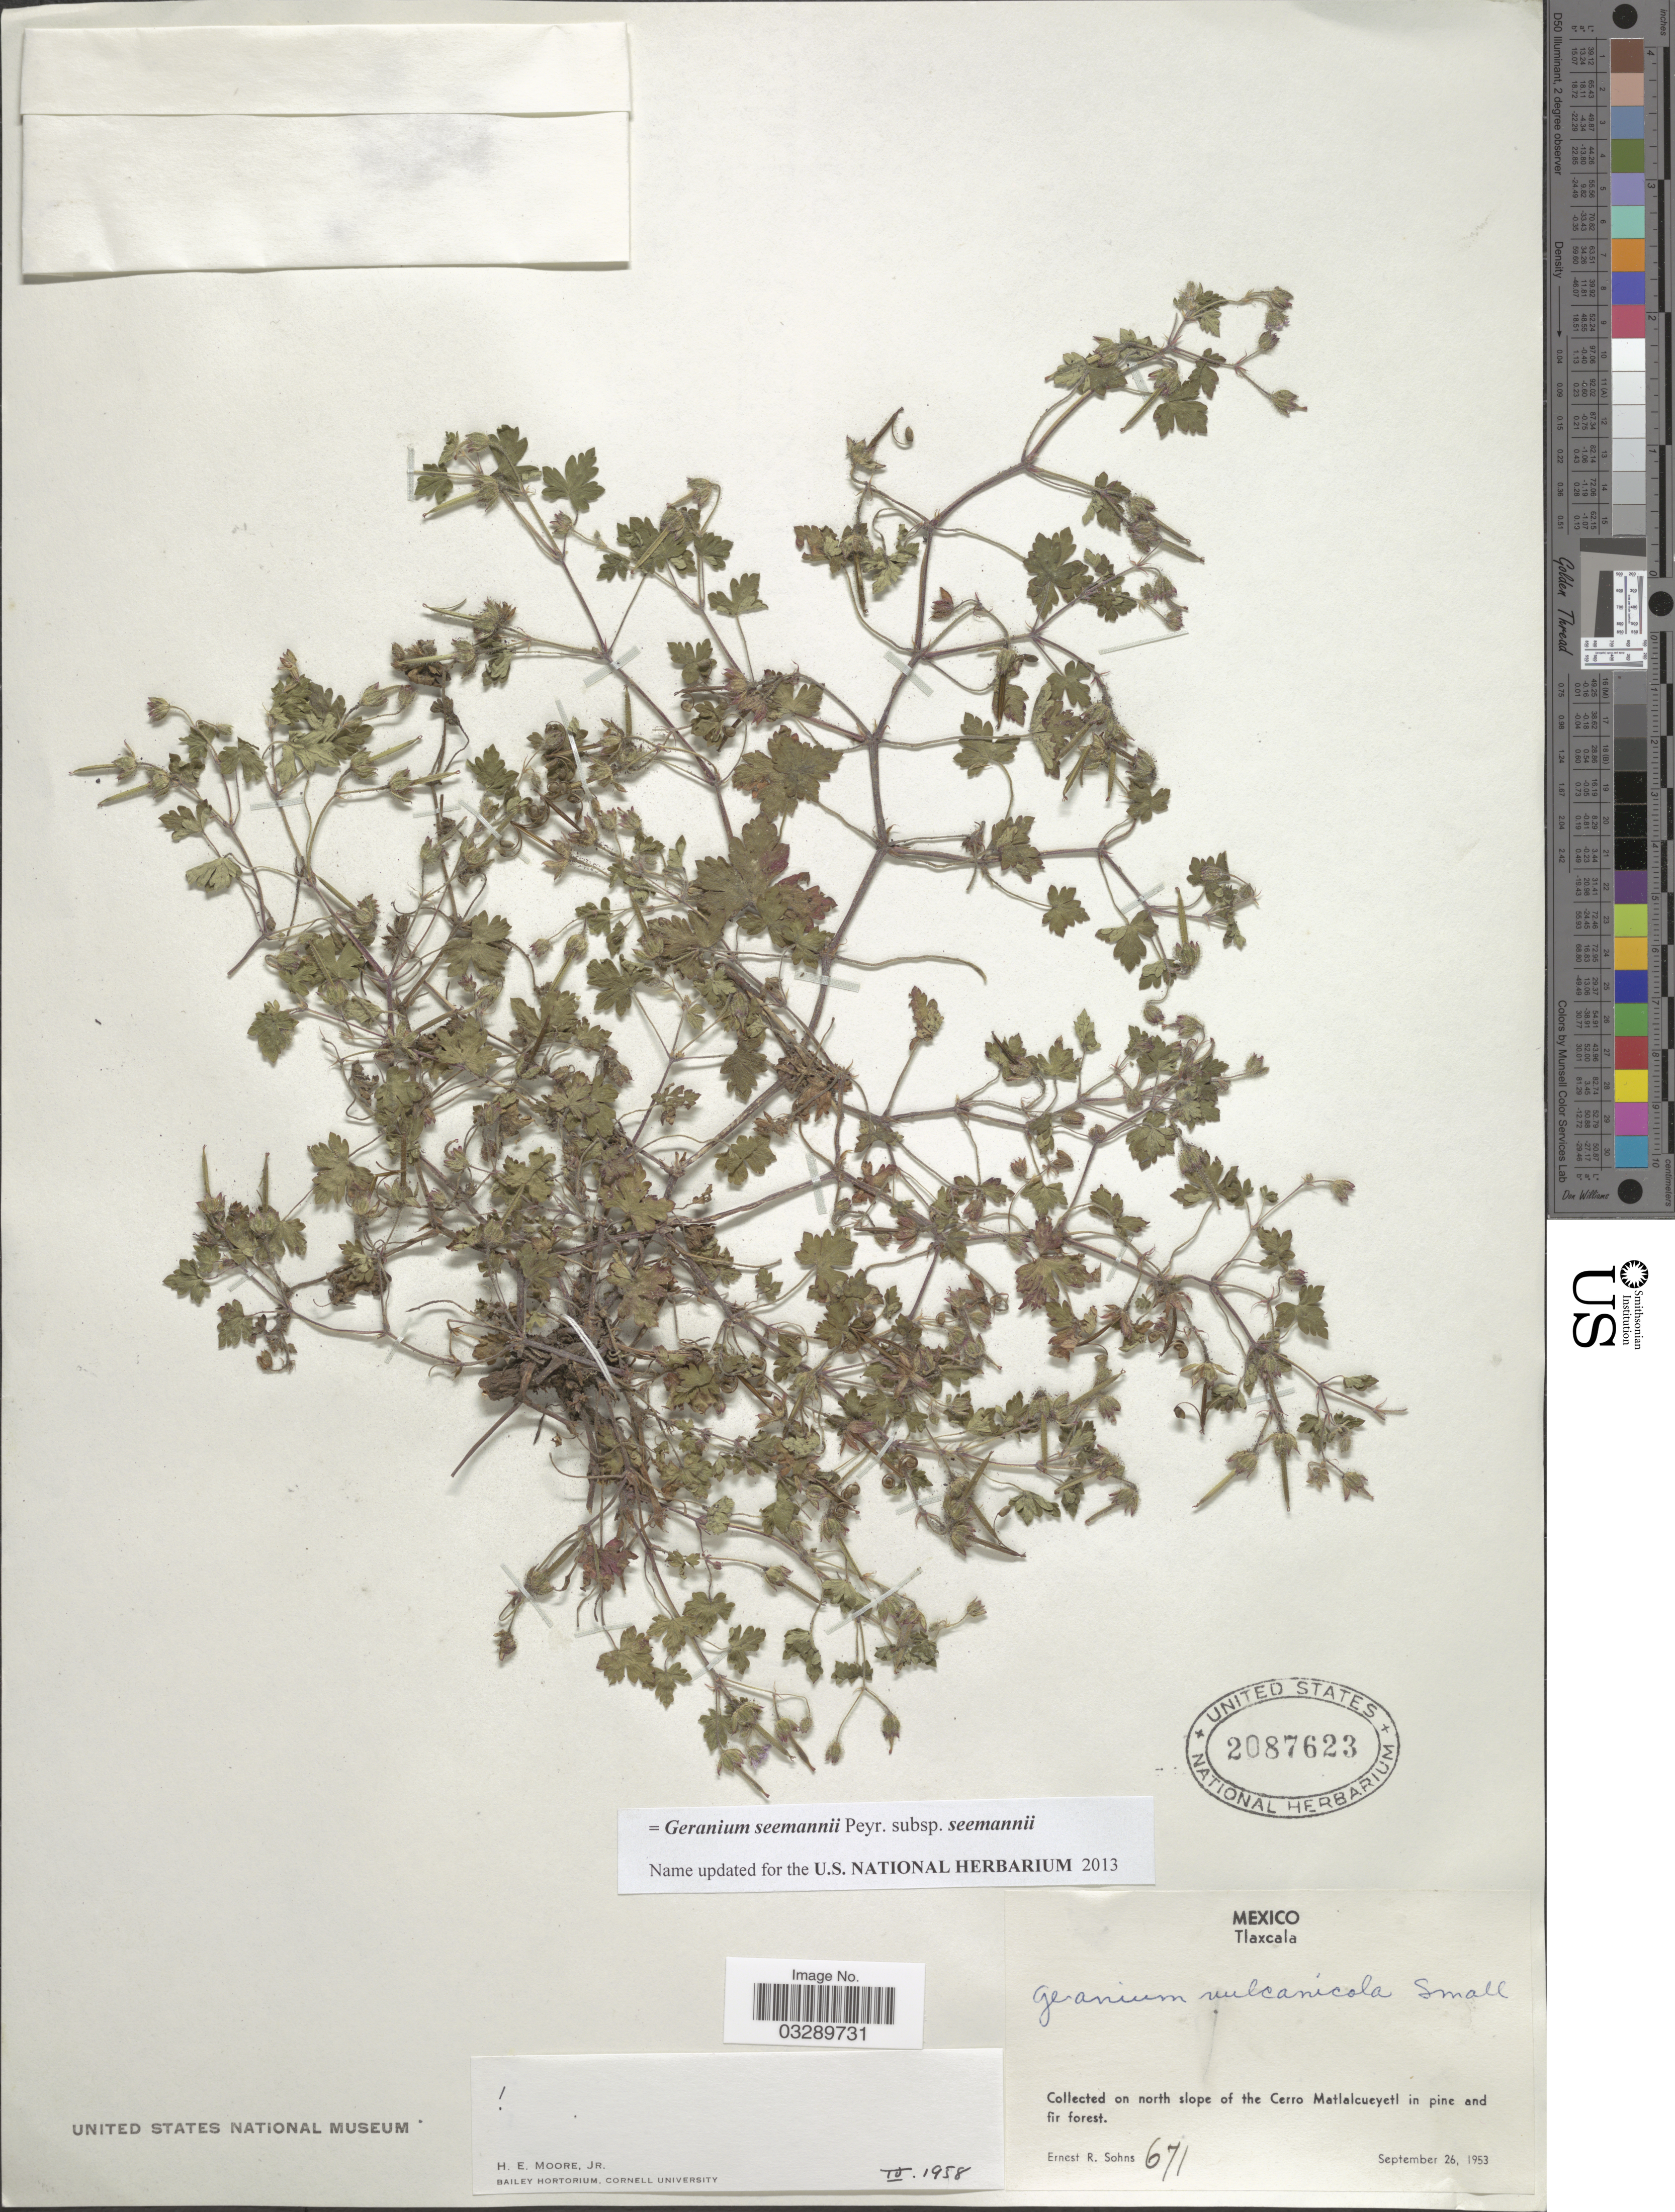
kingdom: Plantae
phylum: Tracheophyta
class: Magnoliopsida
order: Geraniales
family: Geraniaceae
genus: Geranium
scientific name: Geranium seemannii subsp. seemannii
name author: Peyr.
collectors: E. R. Sohns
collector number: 671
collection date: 1953-09-26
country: Mexico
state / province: Tlaxcala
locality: On north slope of the Cerro Matlalcueyetl in pine and fir forest.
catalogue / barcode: US 2087623